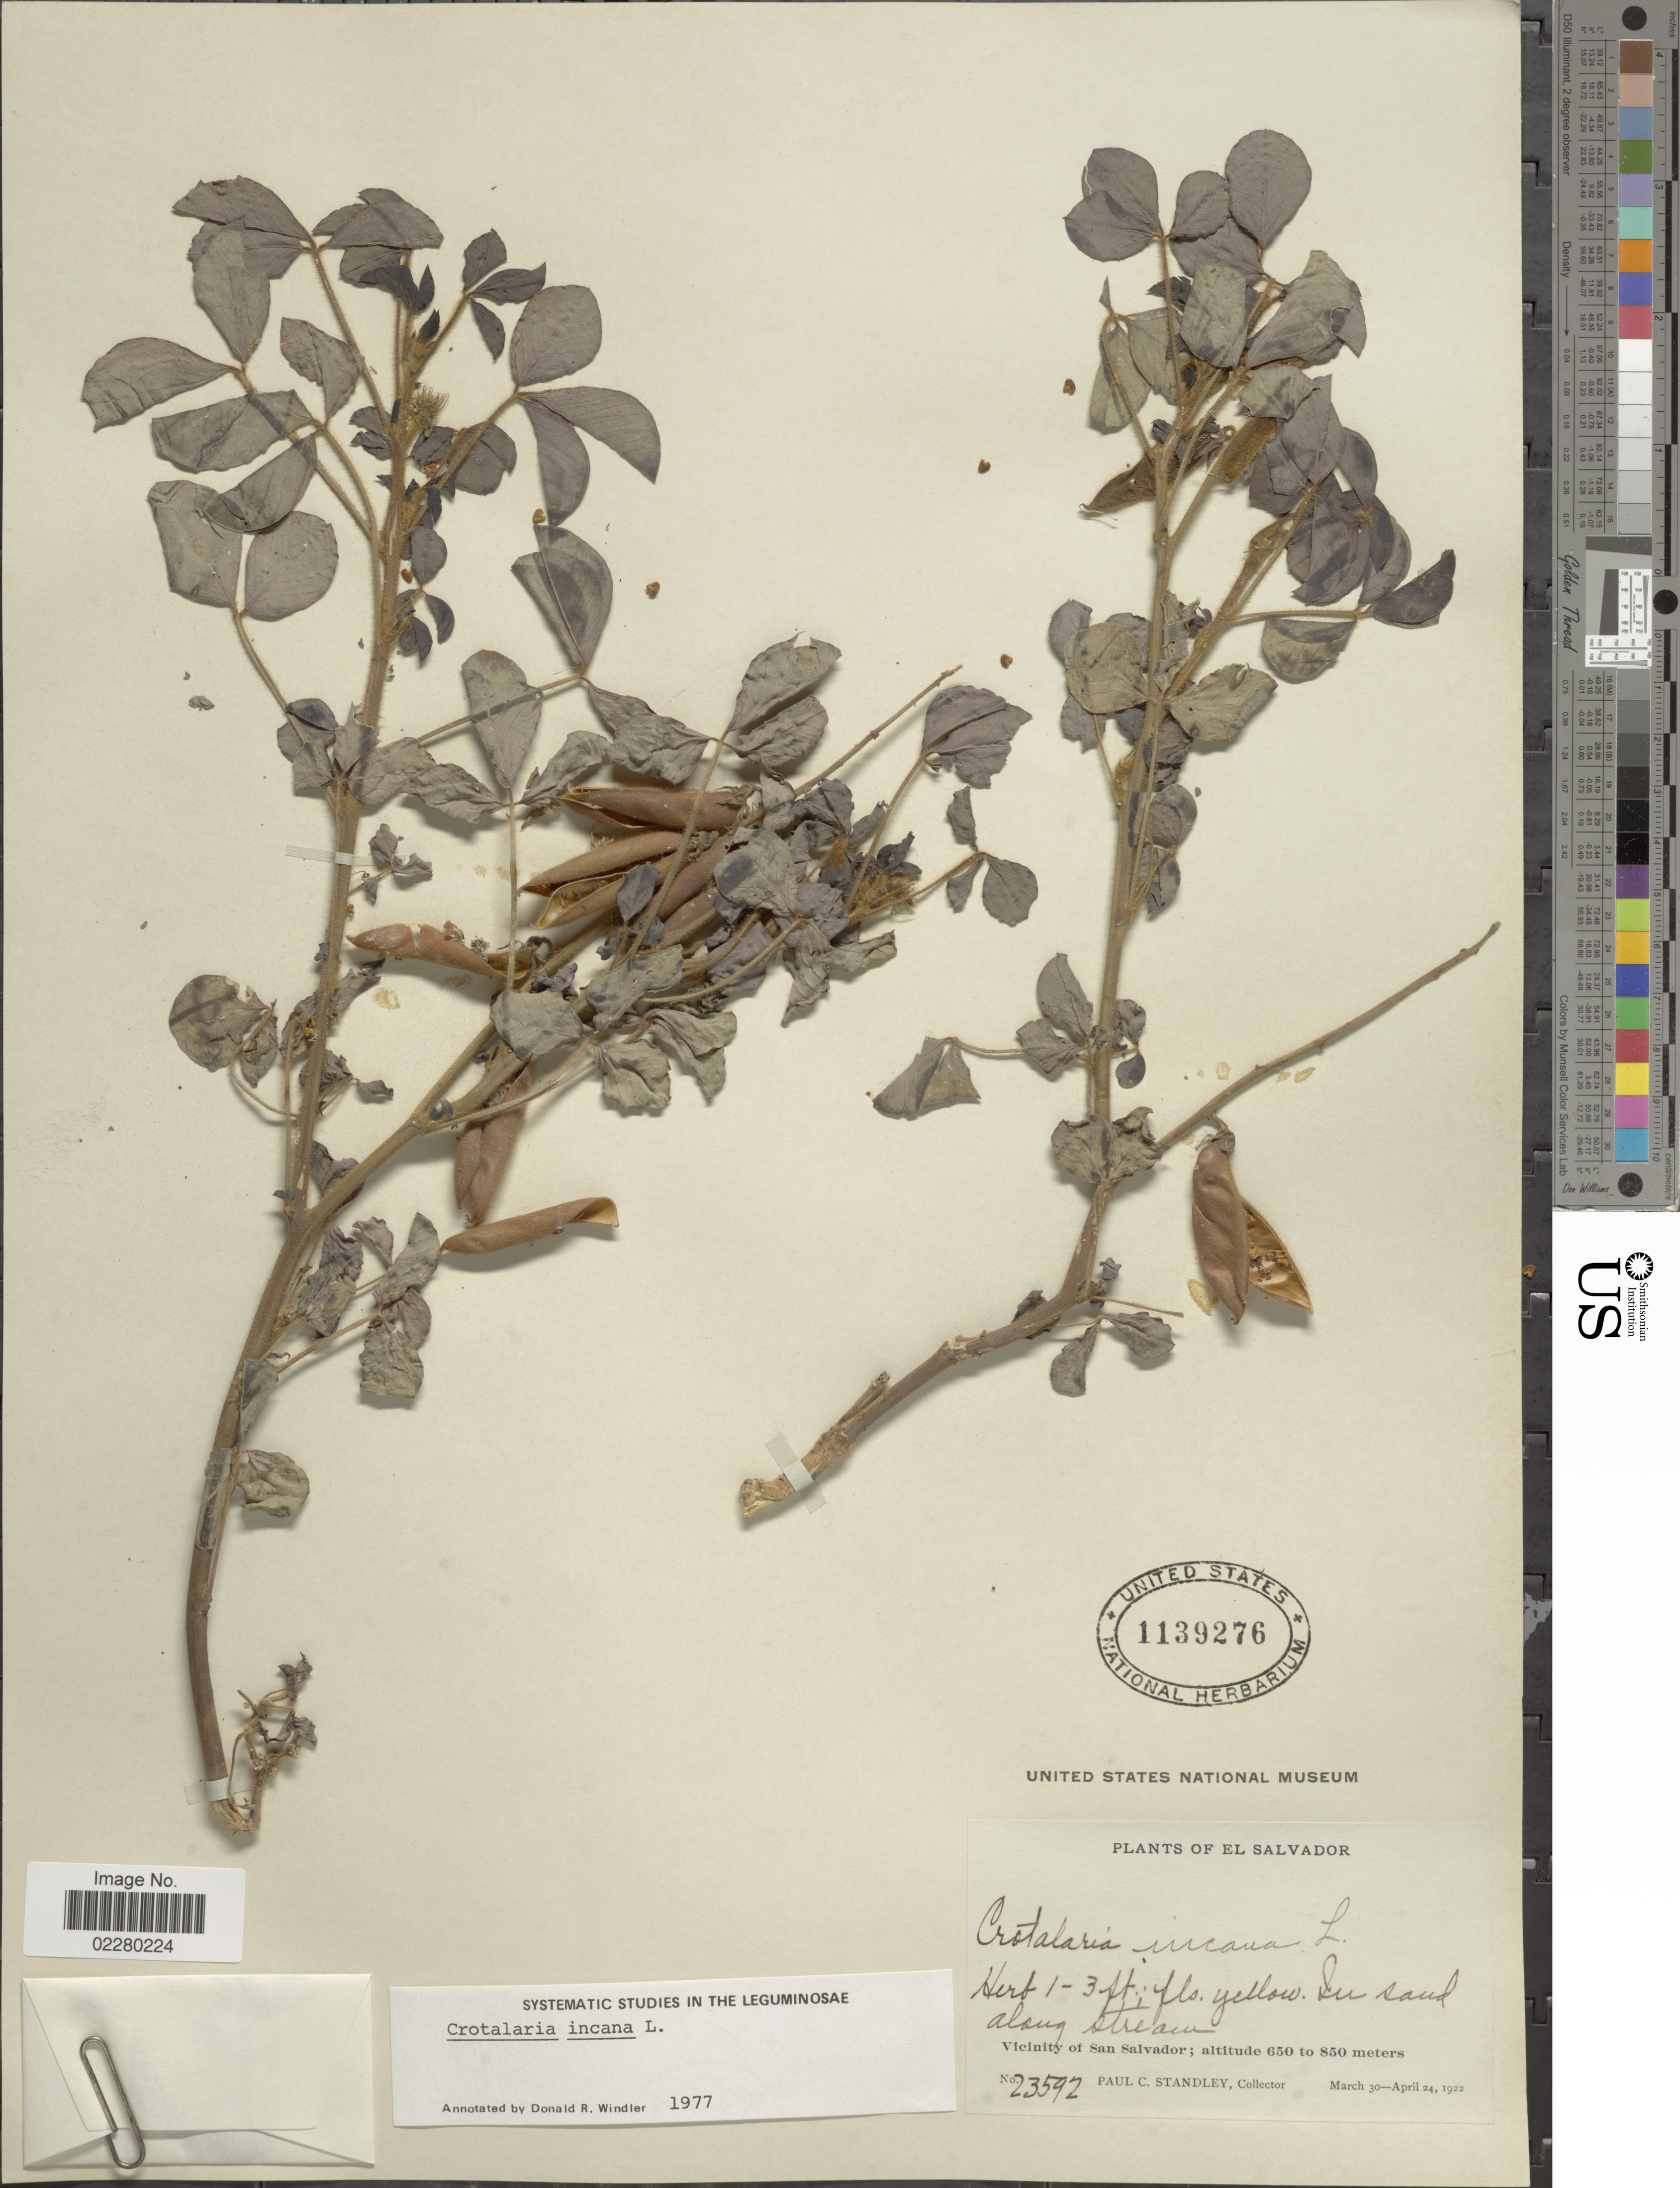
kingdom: Plantae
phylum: Tracheophyta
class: Magnoliopsida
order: Fabales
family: Fabaceae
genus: Crotalaria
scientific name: Crotalaria incana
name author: L.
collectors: P. C. Standley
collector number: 23592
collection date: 1922-03-30/1922-04-24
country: El Salvador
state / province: San Salvador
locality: Vicinity of San Salvador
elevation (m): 650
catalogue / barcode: US 1139276